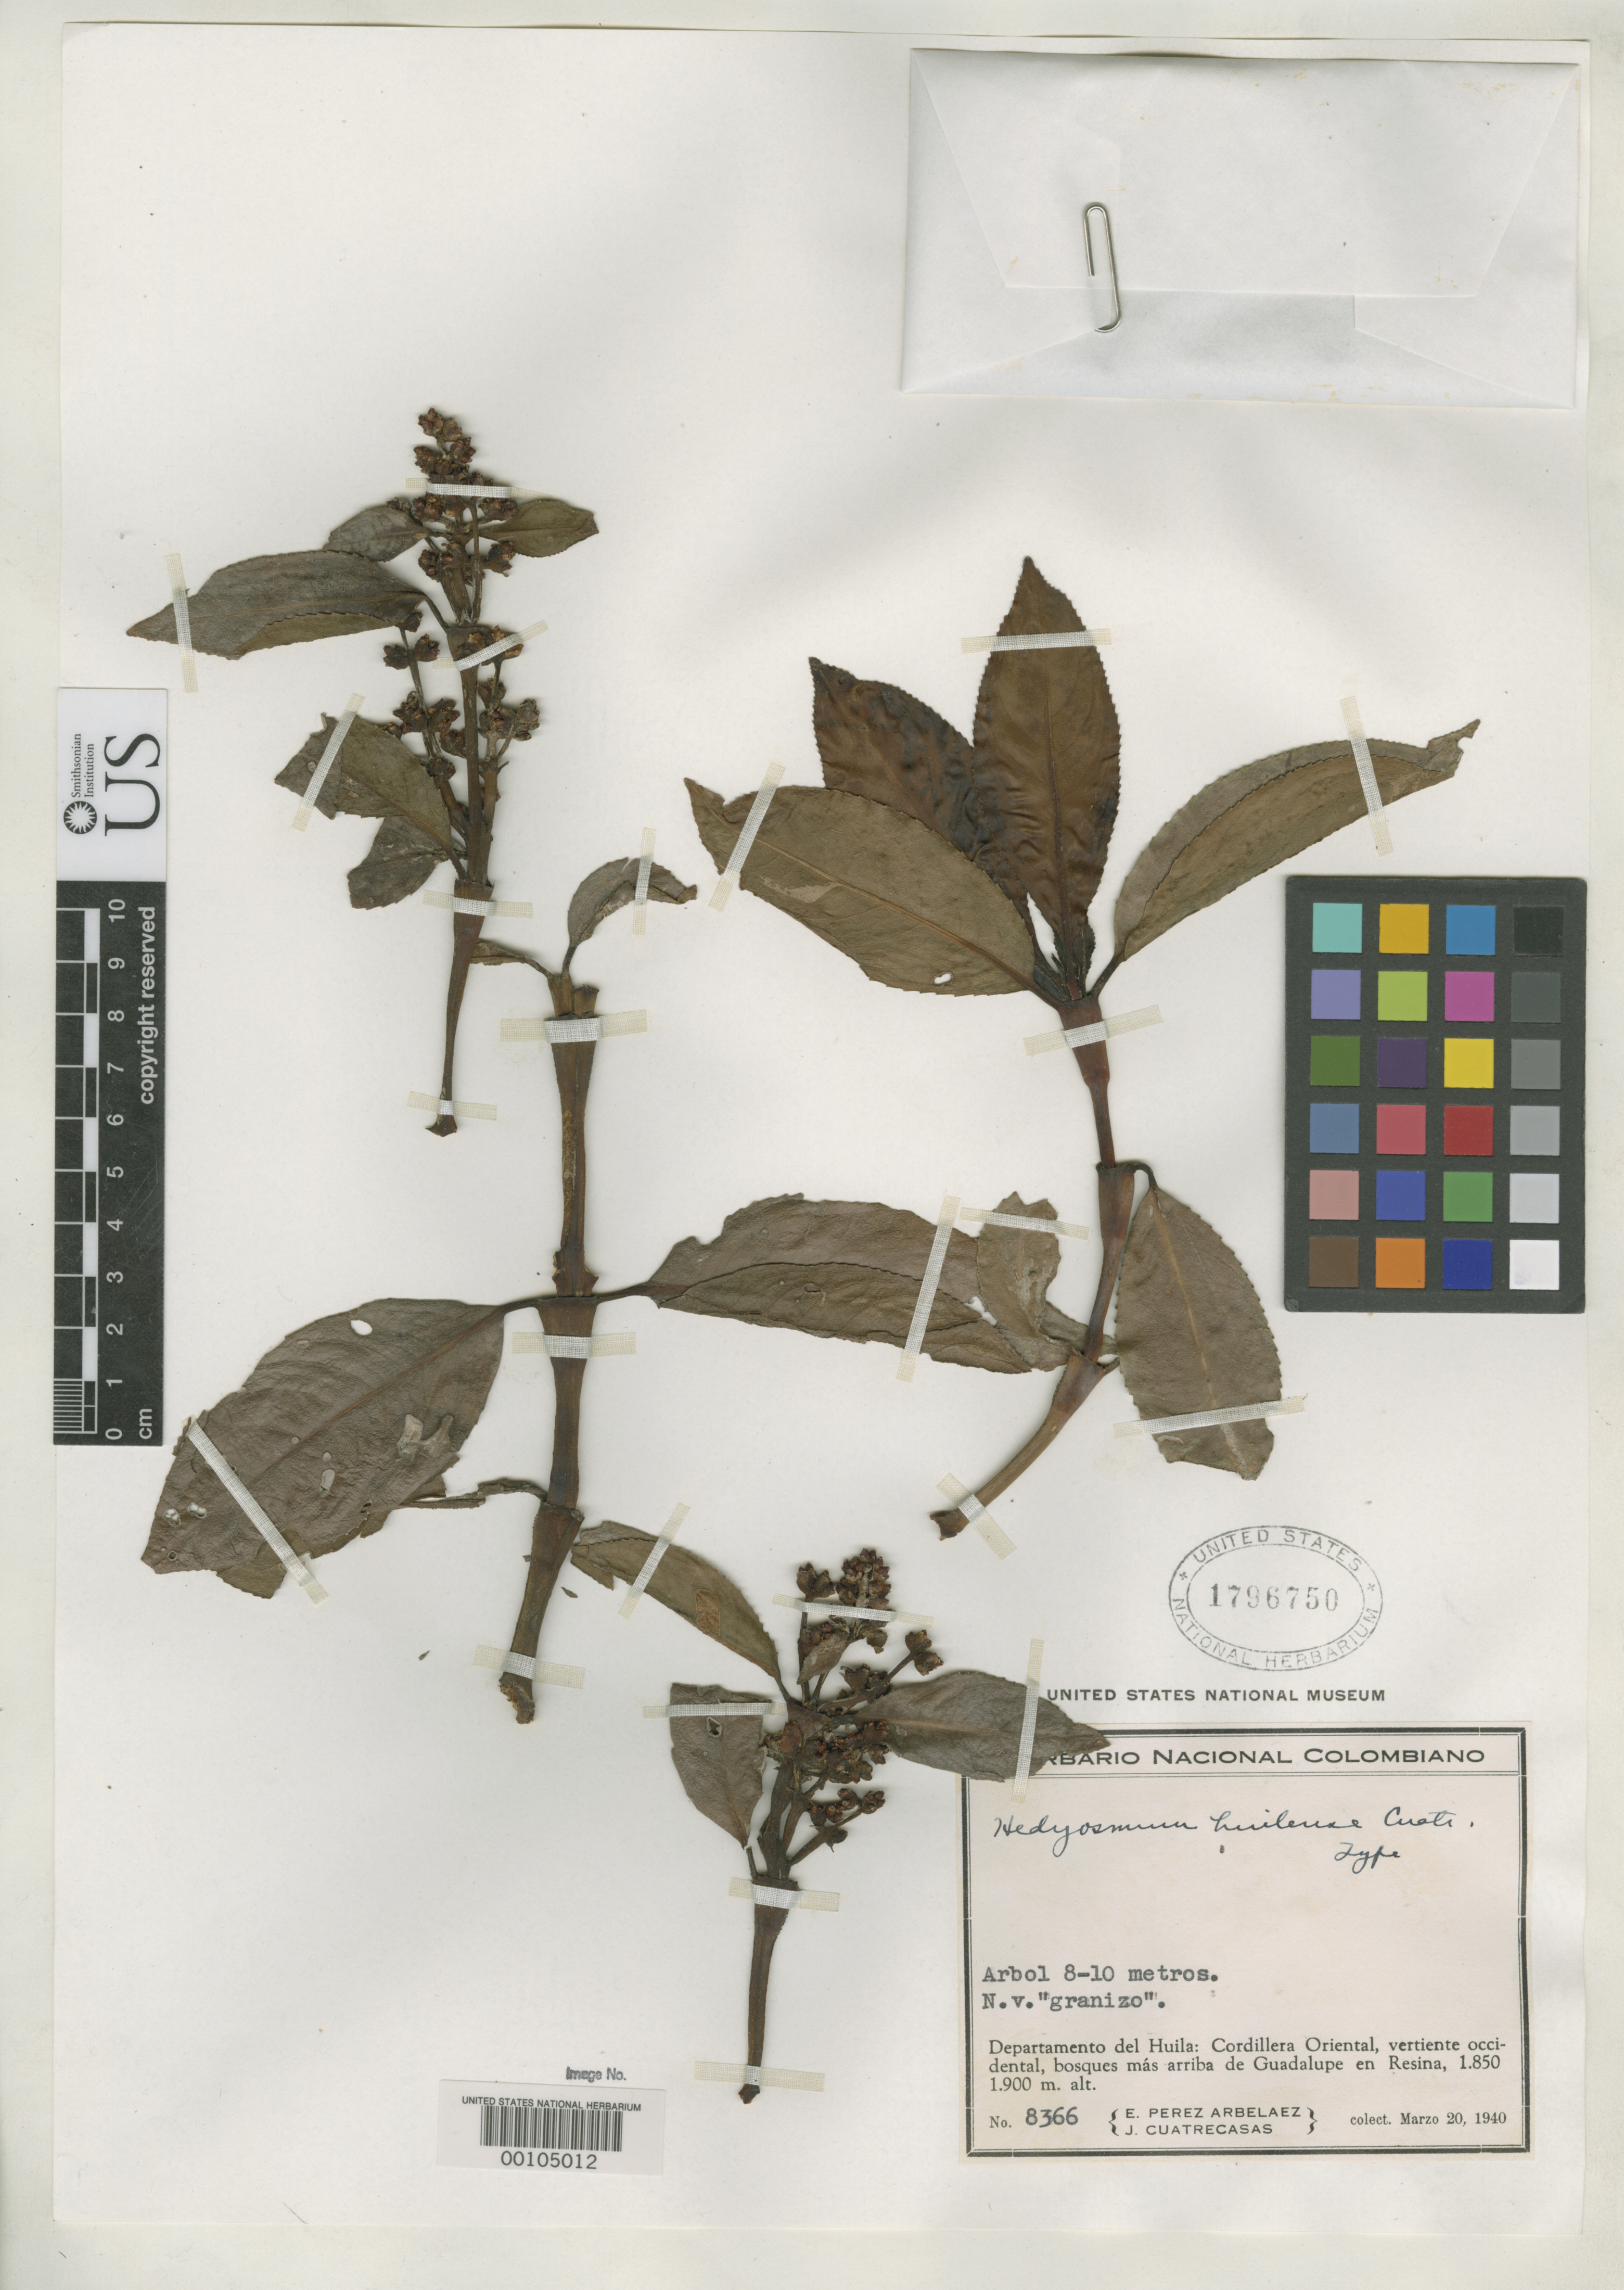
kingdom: Plantae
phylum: Tracheophyta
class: Magnoliopsida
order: Chloranthales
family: Chloranthaceae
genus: Hedyosmum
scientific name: Hedyosmum huilense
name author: Cuatrec.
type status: Isotype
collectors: E. Pérez Arbeláez & J. Cuatrecasas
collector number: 8366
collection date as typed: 20 Mar 1940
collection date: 1940-03-20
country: Colombia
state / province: Huila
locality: Guadalupe, Resina.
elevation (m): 1850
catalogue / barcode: US 1796750